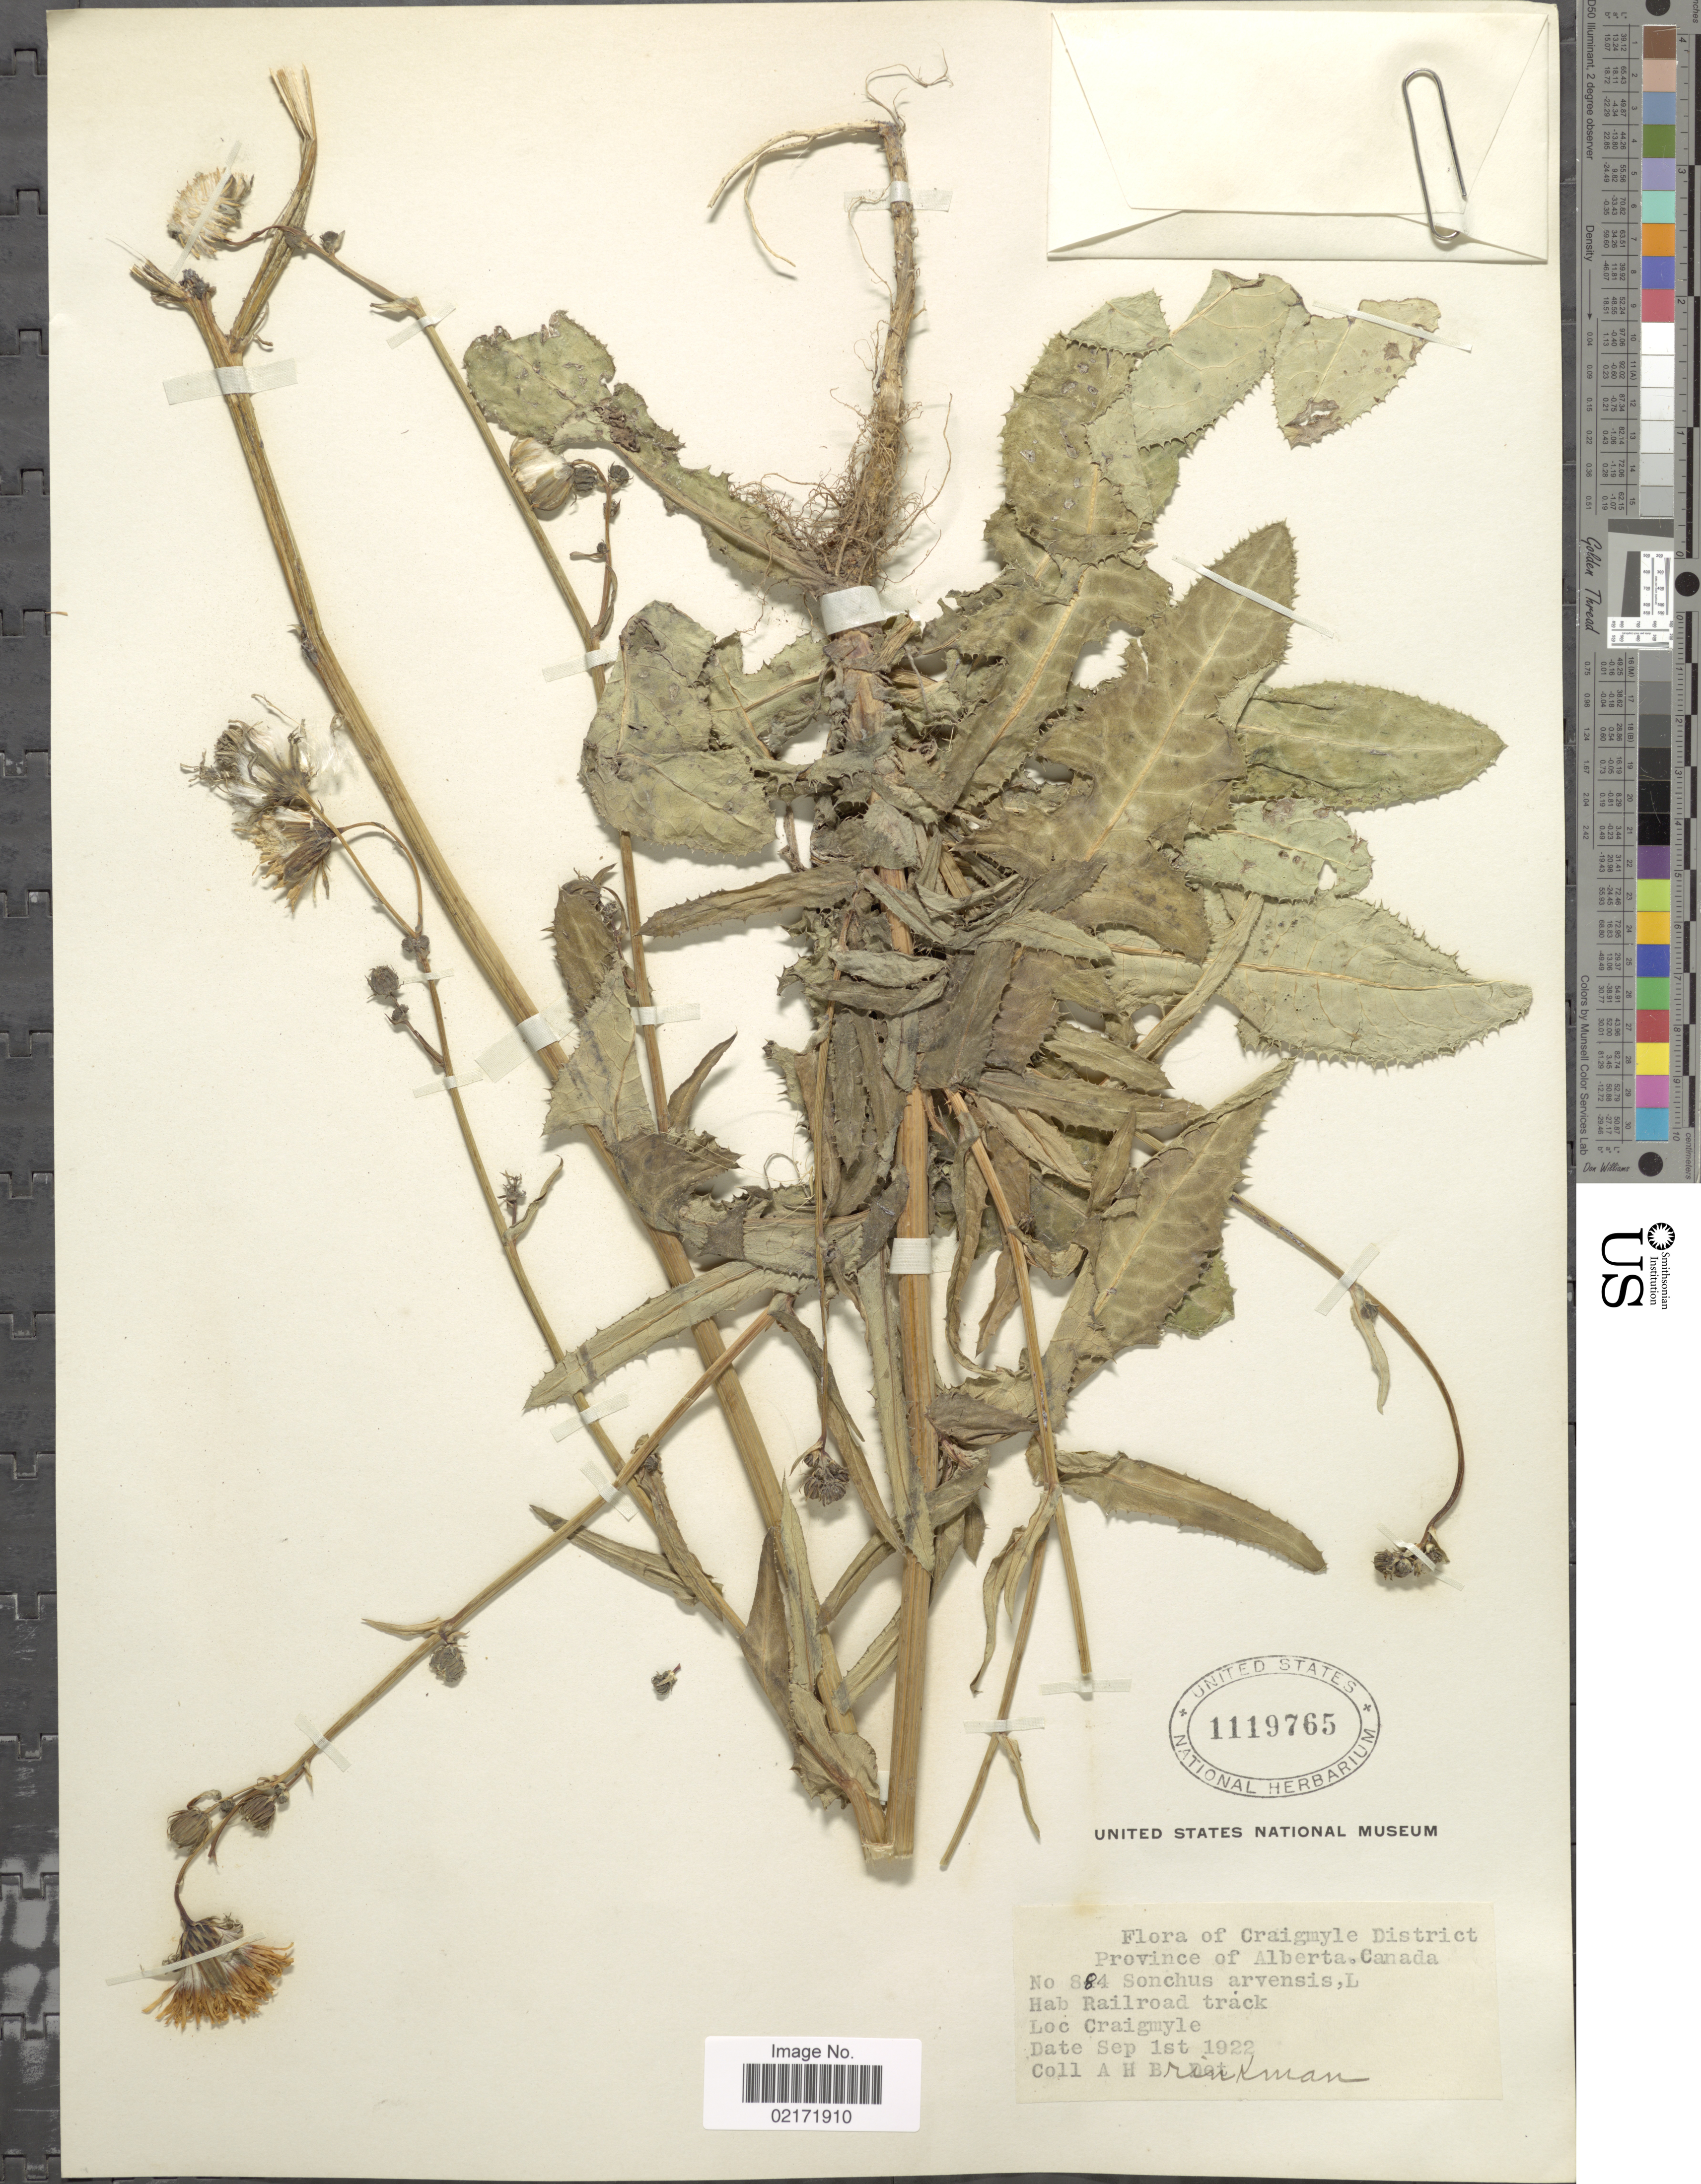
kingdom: Plantae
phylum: Tracheophyta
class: Magnoliopsida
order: Asterales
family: Asteraceae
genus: Sonchus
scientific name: Sonchus arvensis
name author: L.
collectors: A. Brinkman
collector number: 884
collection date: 1922-09-01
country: Canada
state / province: Alberta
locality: Craigmyle District, railroad track.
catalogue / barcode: US 1119765